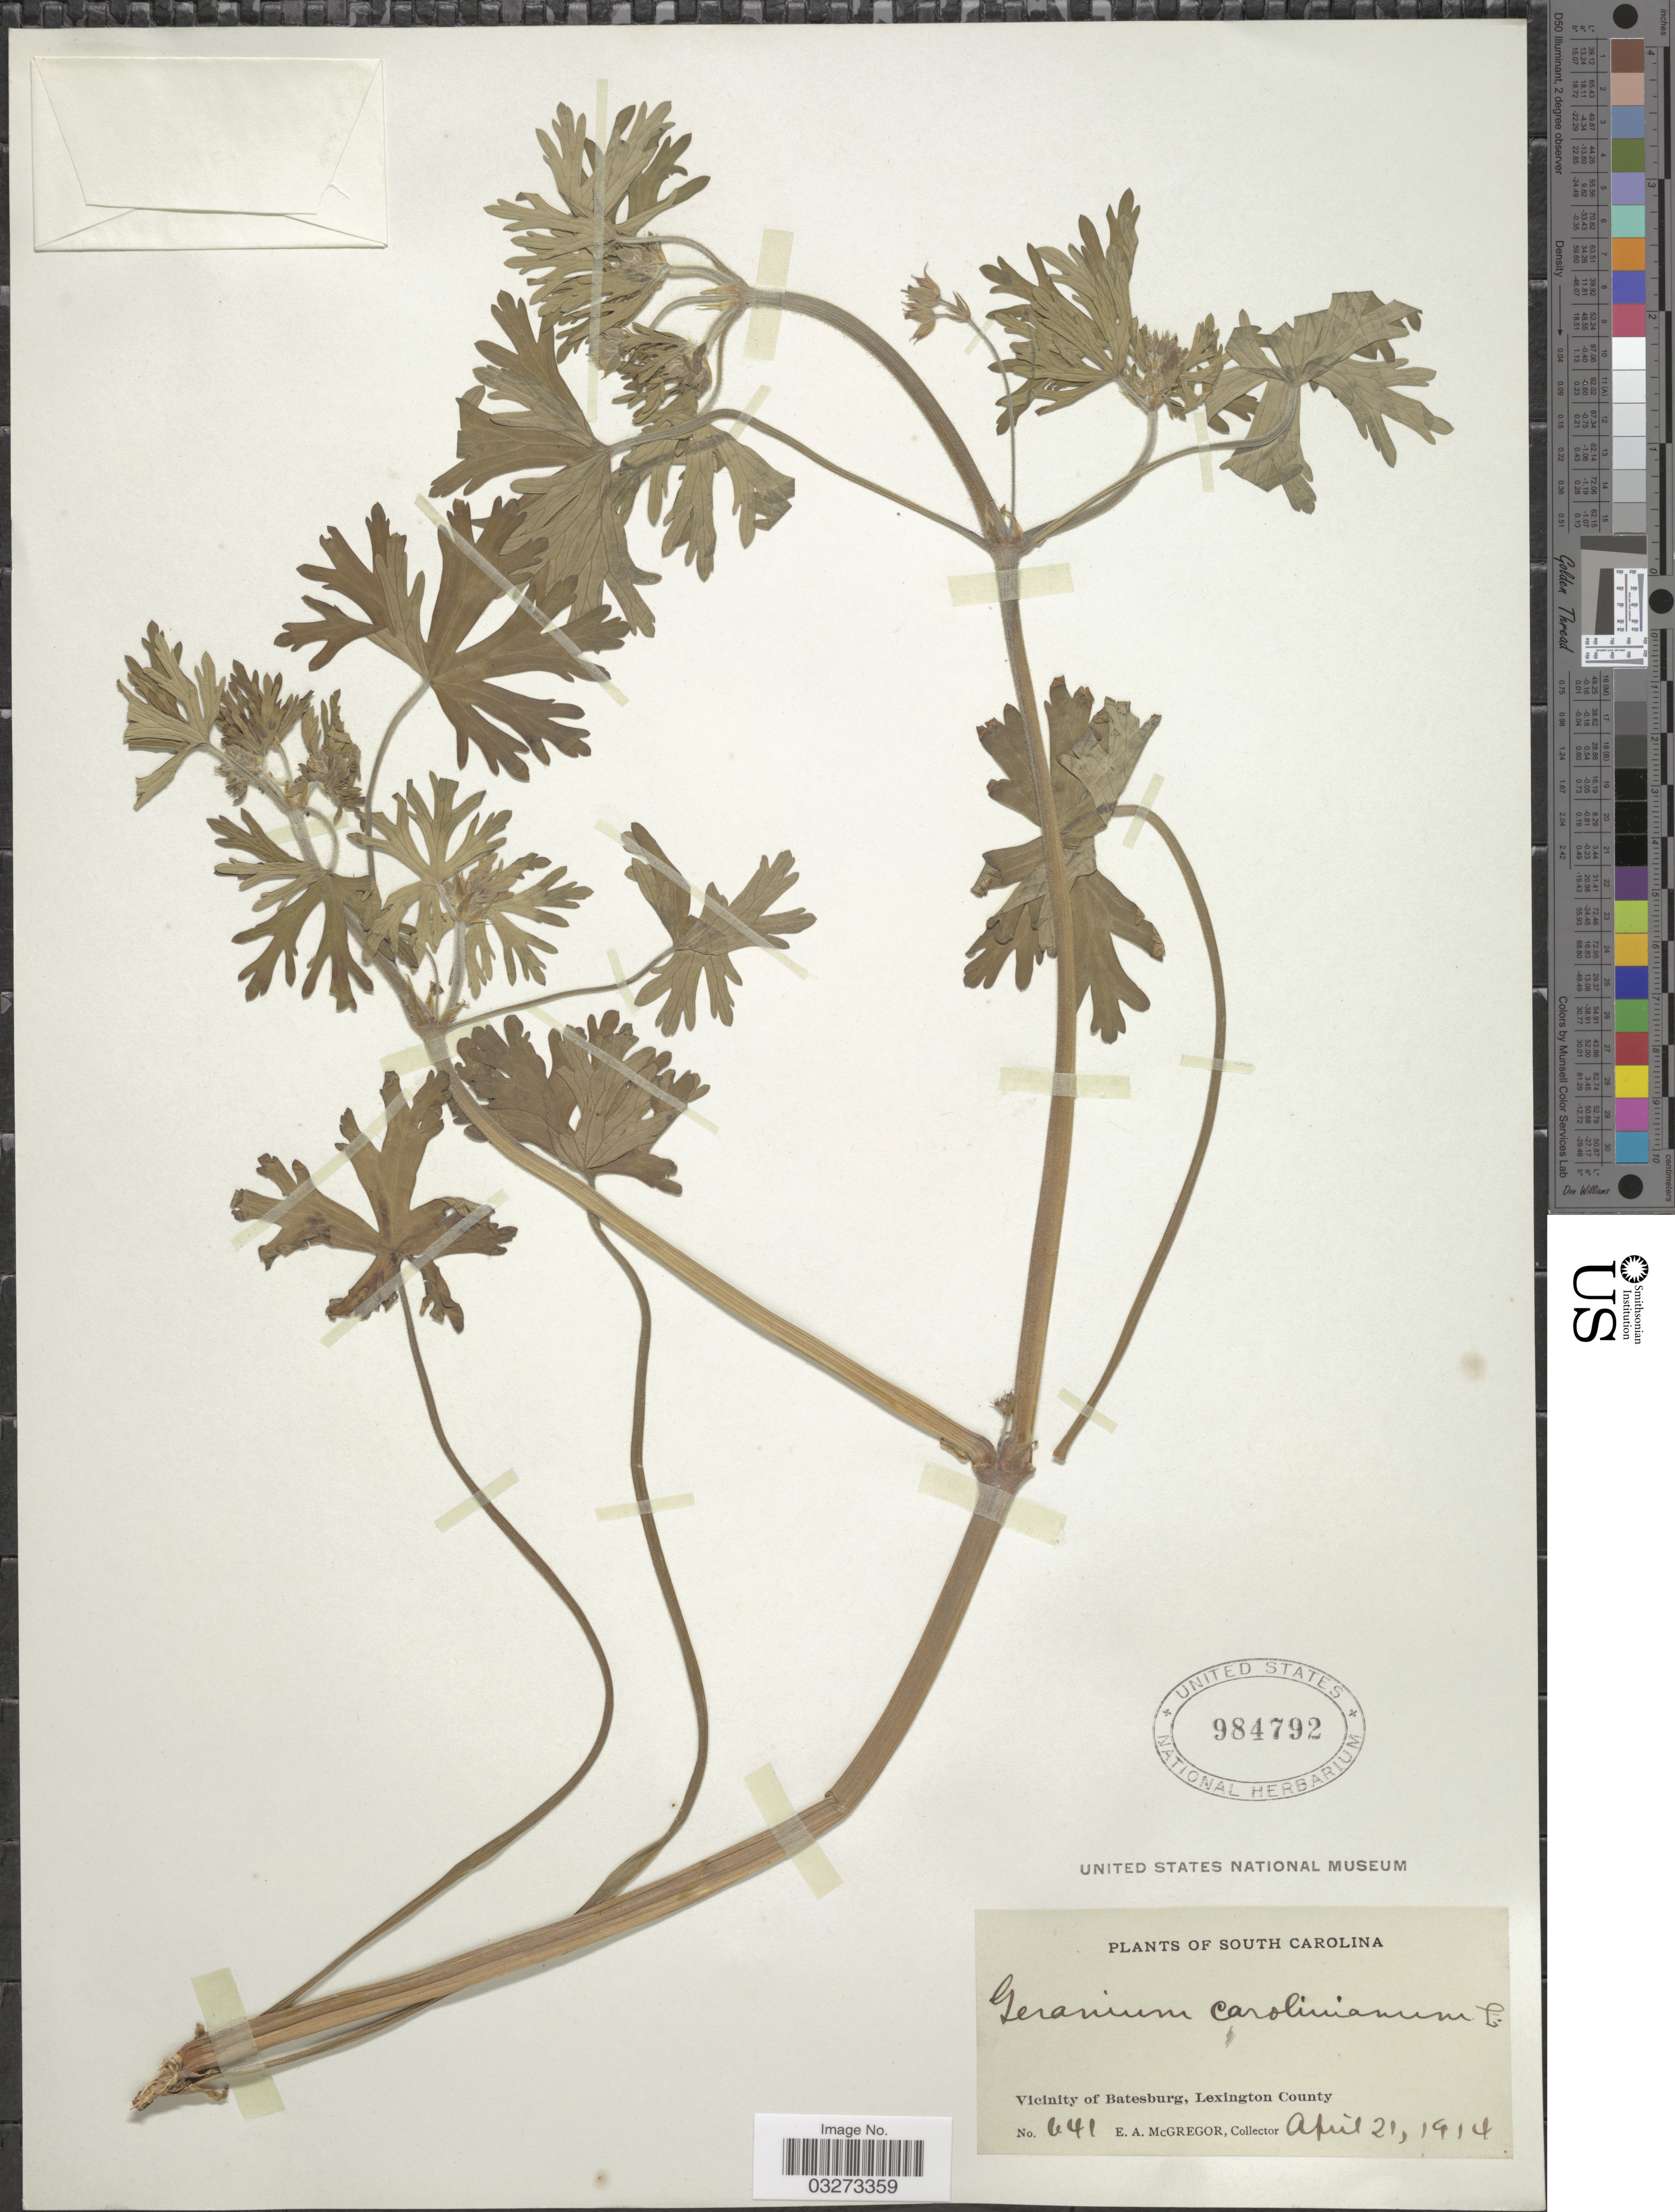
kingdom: Plantae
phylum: Tracheophyta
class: Magnoliopsida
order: Geraniales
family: Geraniaceae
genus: Geranium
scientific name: Geranium carolinianum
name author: L.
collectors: E. A. McGregor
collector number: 641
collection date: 1914-04-21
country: United States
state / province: South Carolina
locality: Vicinity of Batesburg, Lexington County.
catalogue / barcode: US 984792